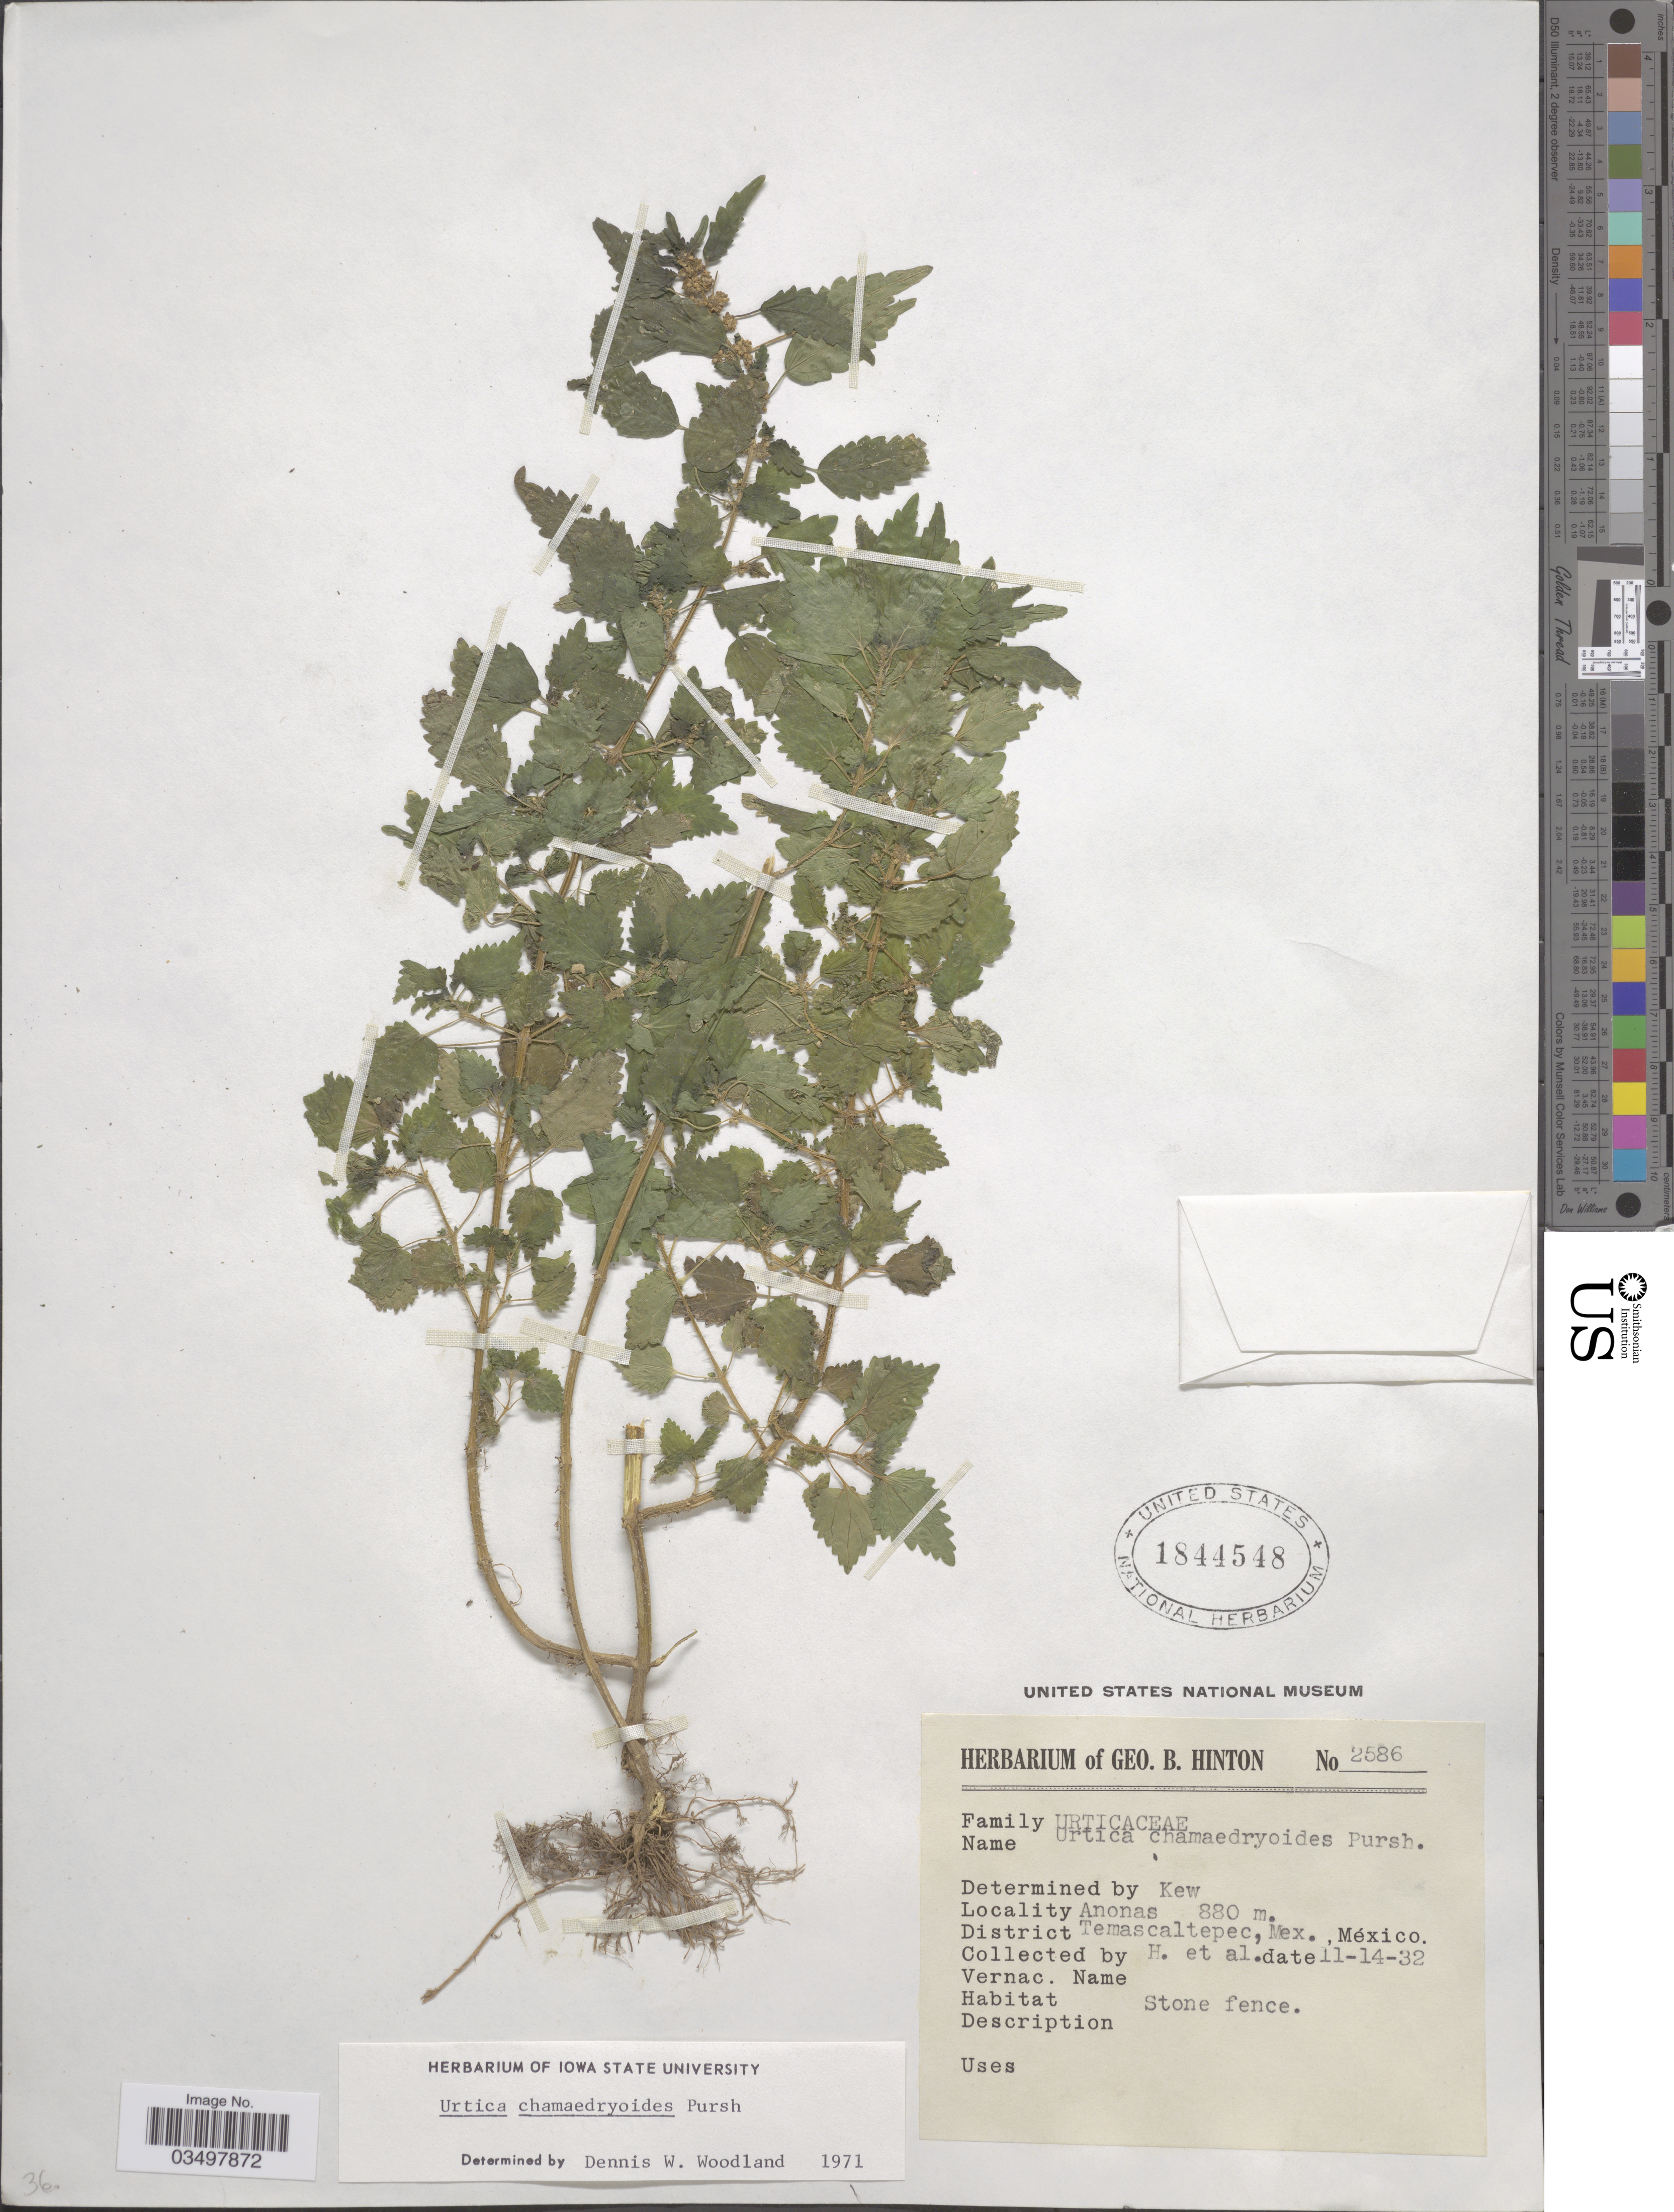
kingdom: Plantae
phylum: Tracheophyta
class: Magnoliopsida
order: Rosales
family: Urticaceae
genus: Urtica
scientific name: Urtica chamaedryoides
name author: Pursh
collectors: G. B. Hinton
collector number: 2586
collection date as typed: Transcribed d/m/y: 14/11/32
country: Mexico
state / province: México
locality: Anonas. District Temascaltepec.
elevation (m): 880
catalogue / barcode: US 1844548